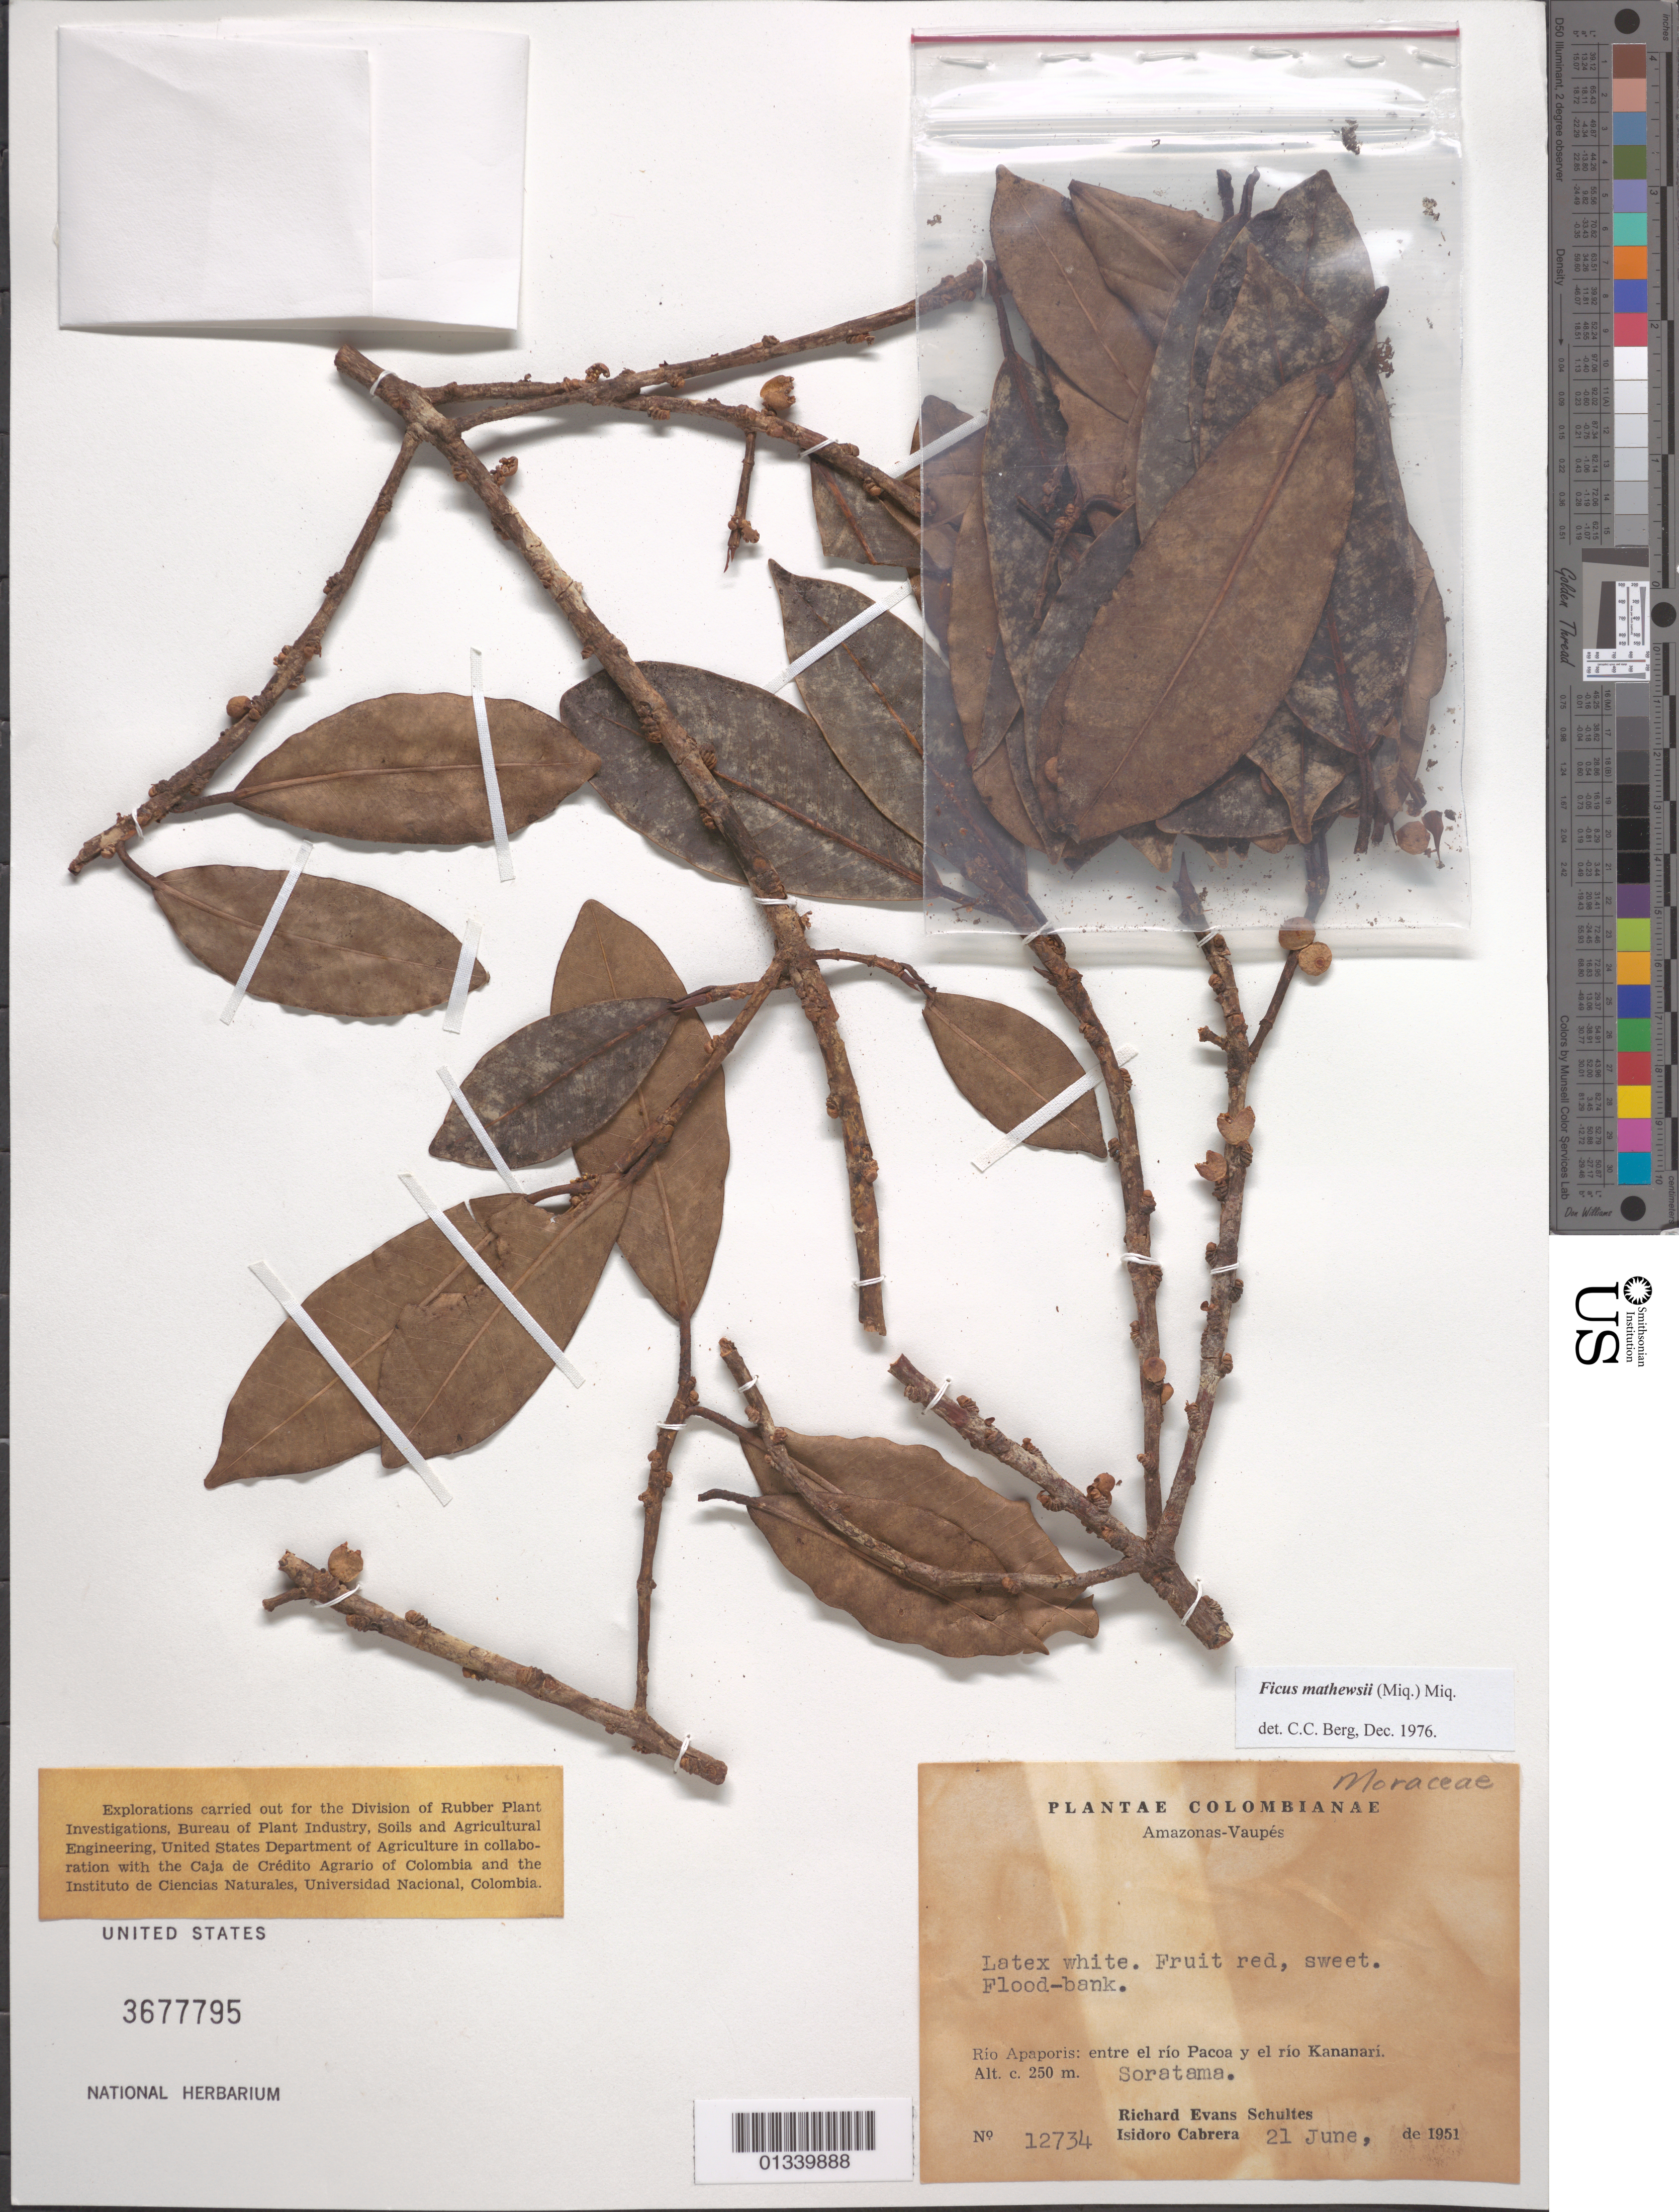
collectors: R. E. Schultes & I. Cabrera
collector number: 12734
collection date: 1951-06-21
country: Colombia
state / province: Amazonas / Vaupés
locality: Rio Apaporis: entre el rio Pacoa y el rio Kananari. Soratama.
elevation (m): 250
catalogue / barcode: US 3677795